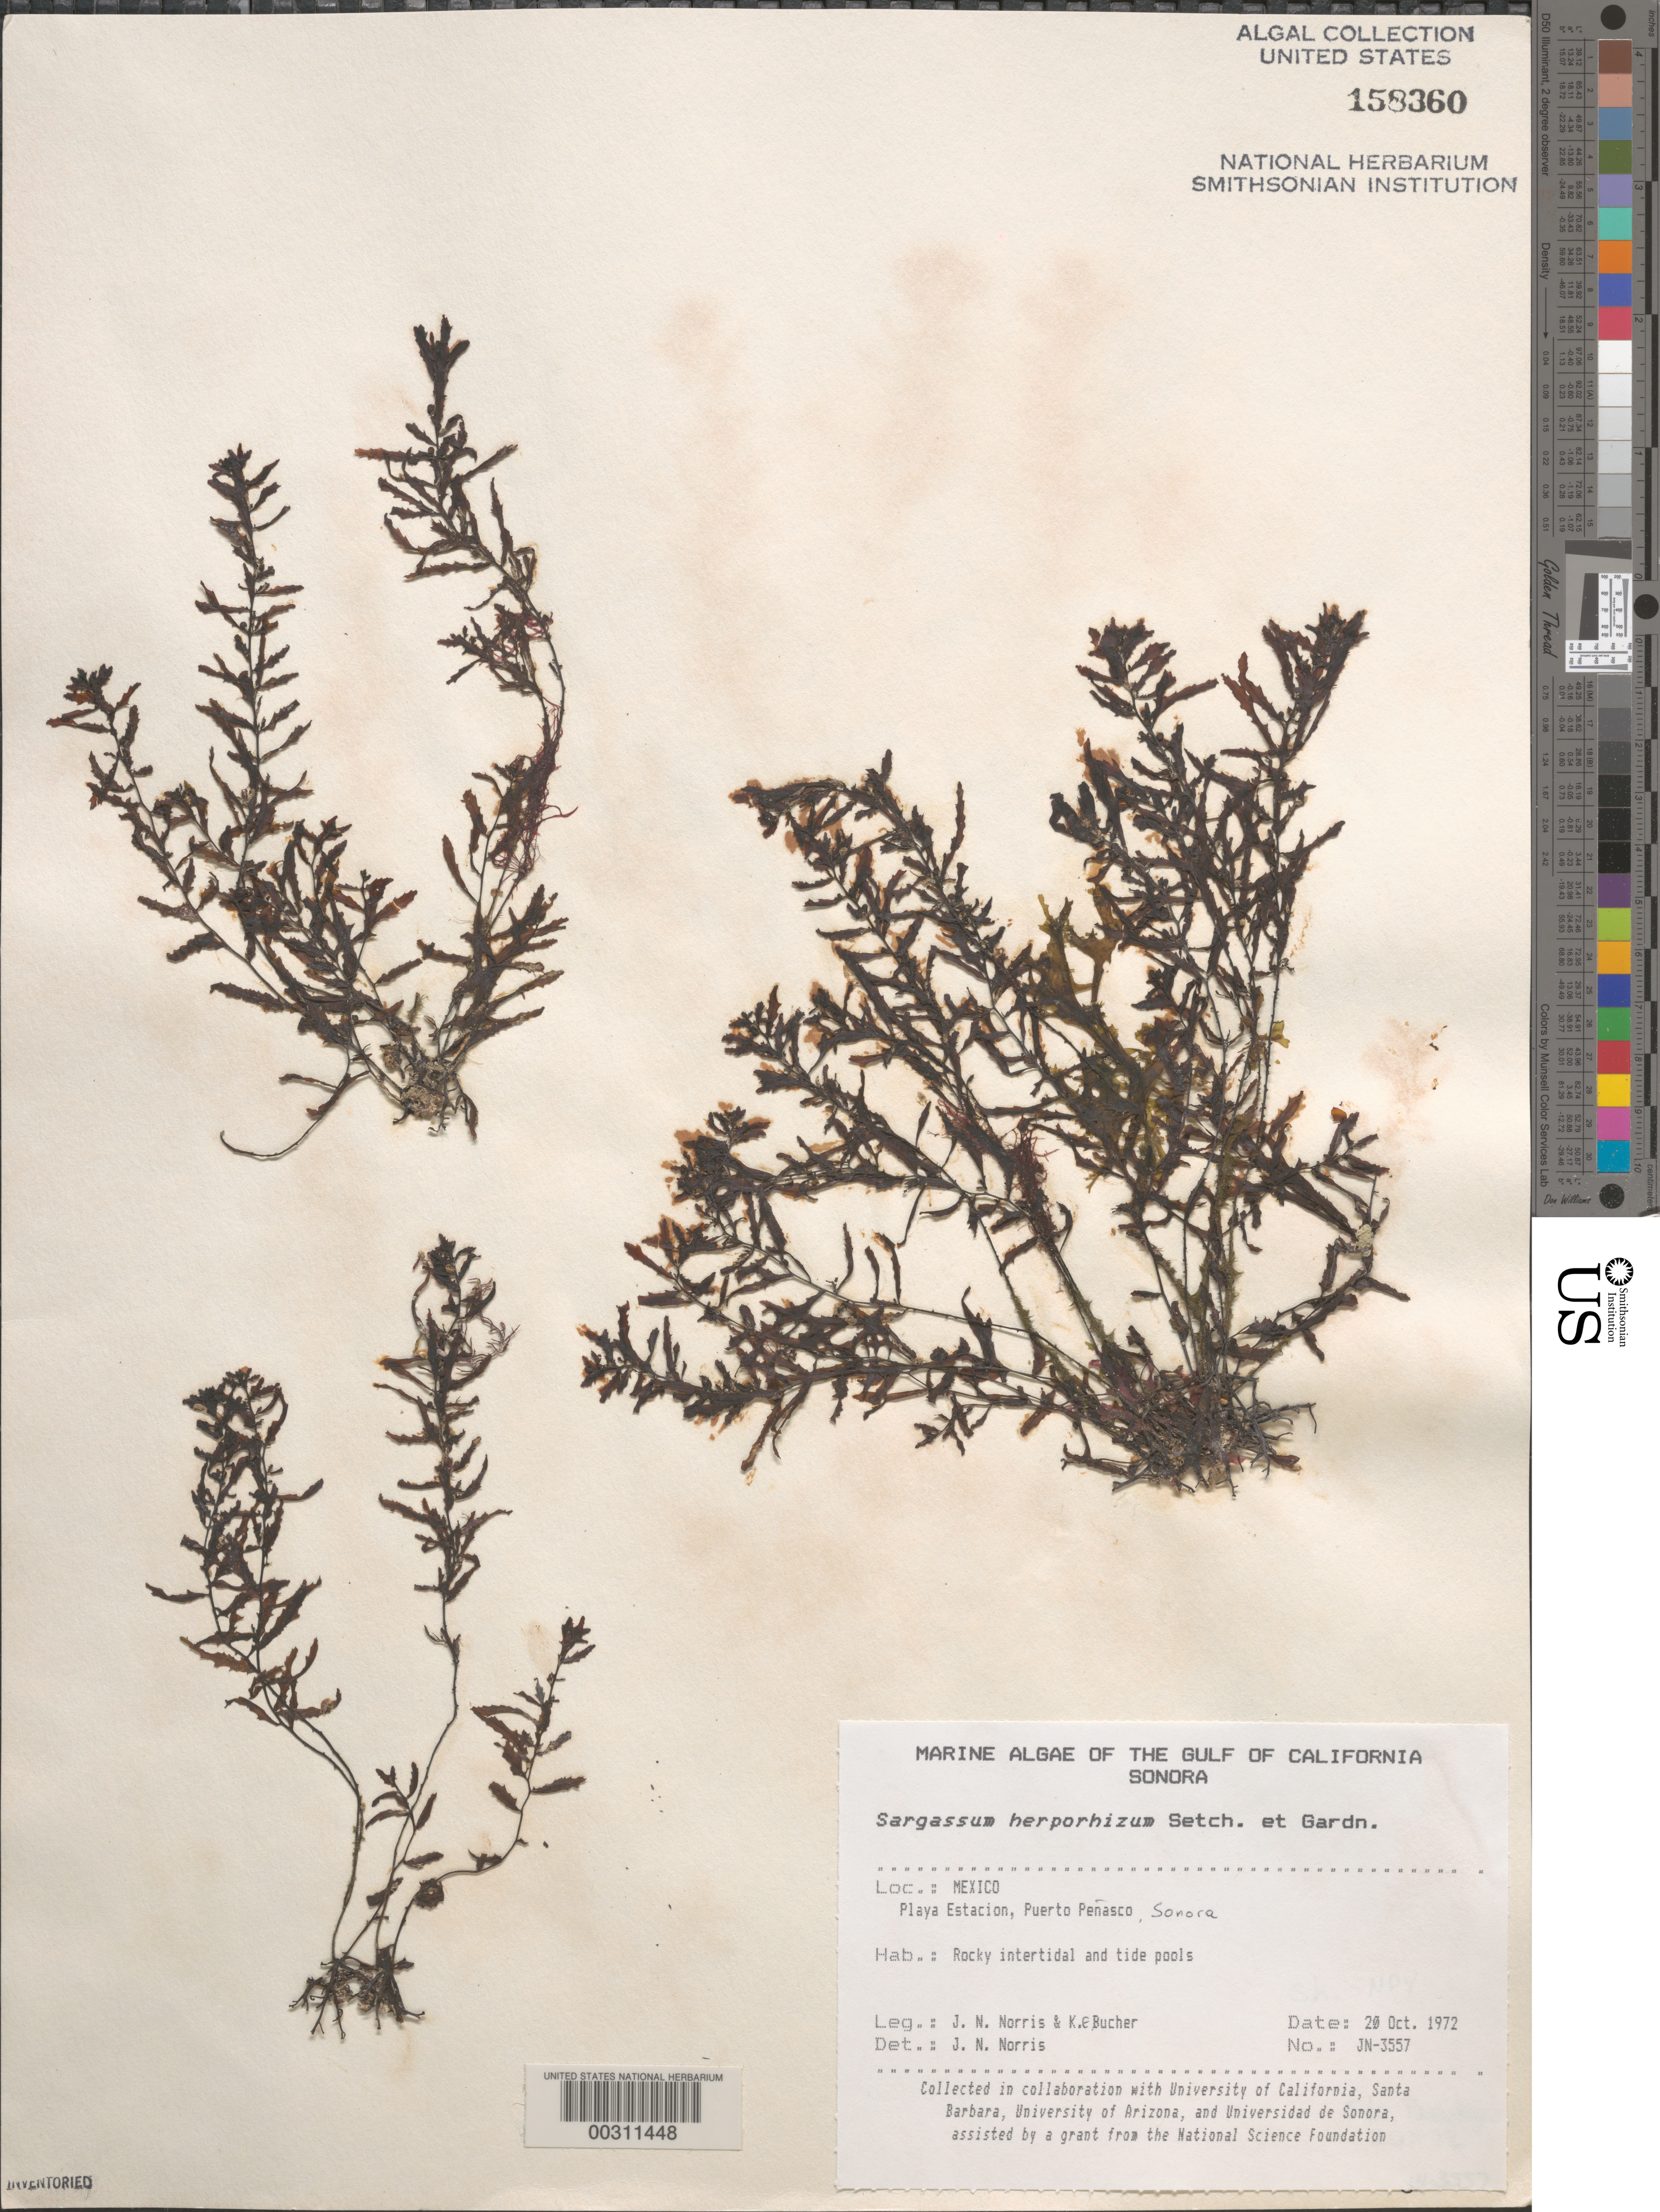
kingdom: Chromista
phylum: Ochrophyta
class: Phaeophyceae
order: Fucales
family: Sargassaceae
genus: Sargassum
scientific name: Sargassum herporhizum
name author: Setch. & N.L. Gardner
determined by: Norris, James N.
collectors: J. N. Norris & K. E. Bucher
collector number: JN-3557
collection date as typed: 20 Oct 1972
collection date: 1972-10-20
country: Mexico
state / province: Sonora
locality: Playa Estacion, Puerto Penasco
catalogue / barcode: US 158360